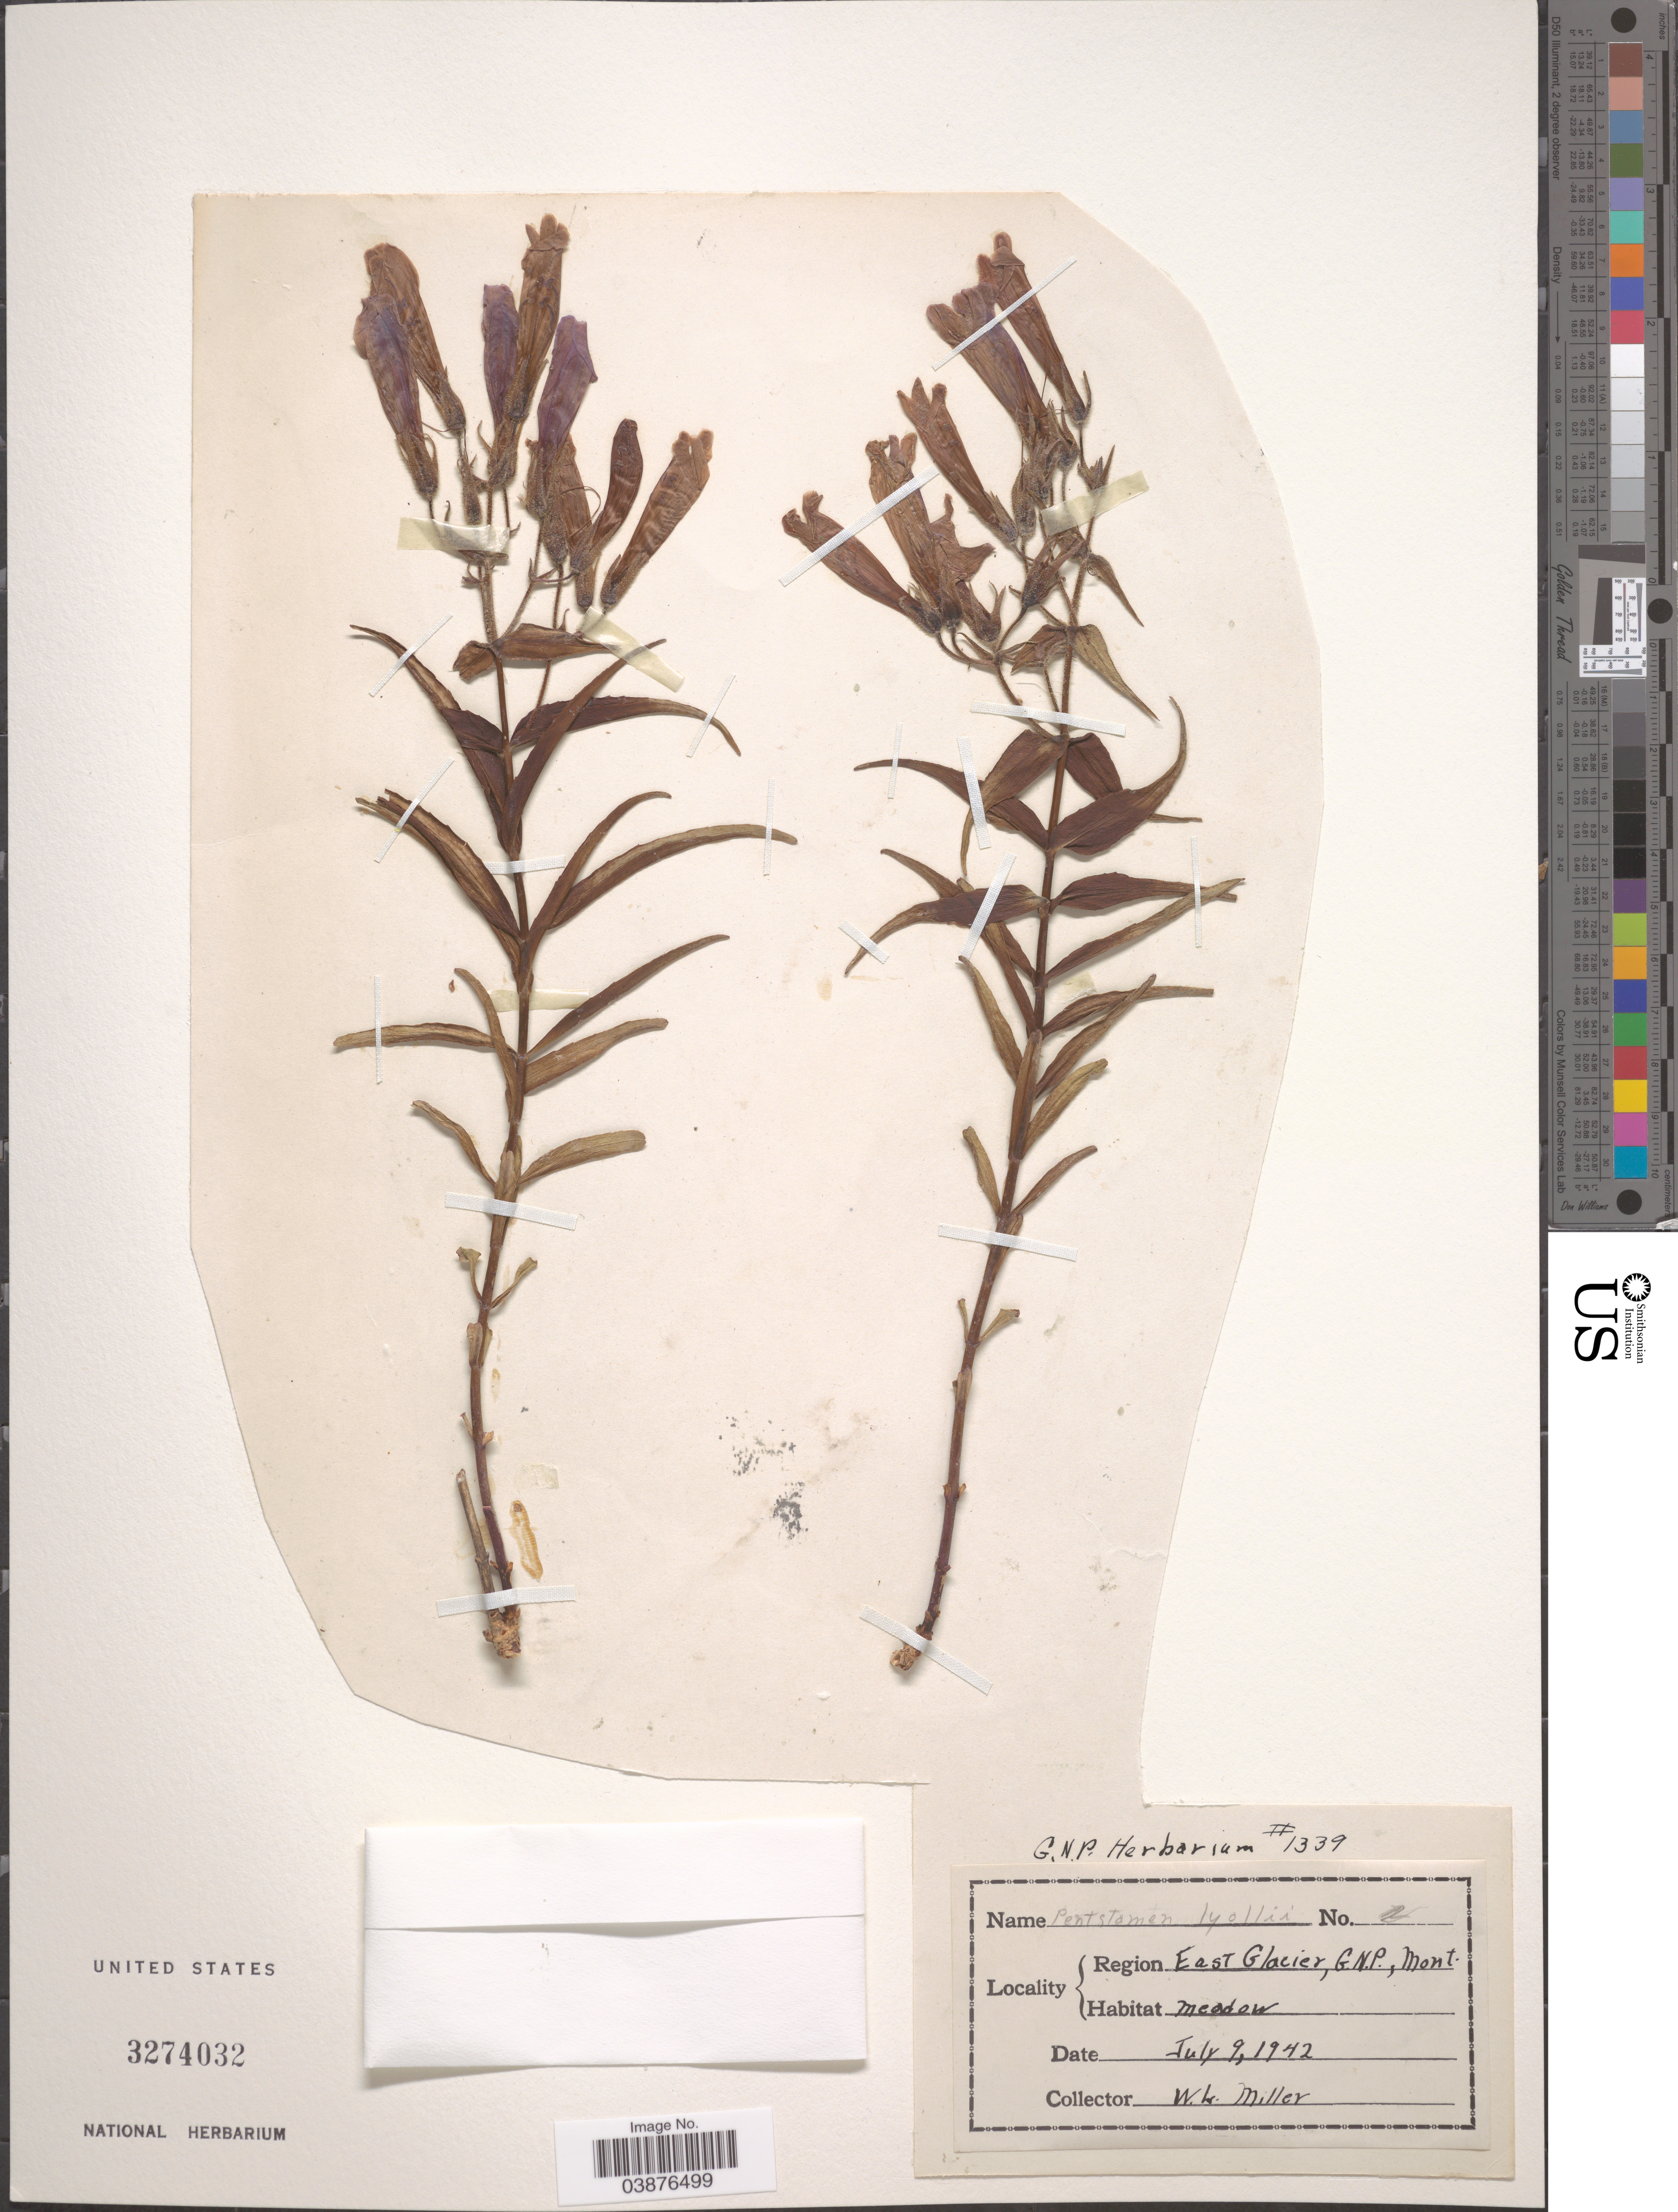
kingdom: Plantae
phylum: Tracheophyta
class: Magnoliopsida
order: Lamiales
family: Plantaginaceae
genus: Penstemon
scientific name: Penstemon lyallii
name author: (A. Gray) A. Gray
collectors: W. I. Miller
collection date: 1942-07-09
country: United States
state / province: Montana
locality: East Glacier, G.N.P.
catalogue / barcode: US 3274032